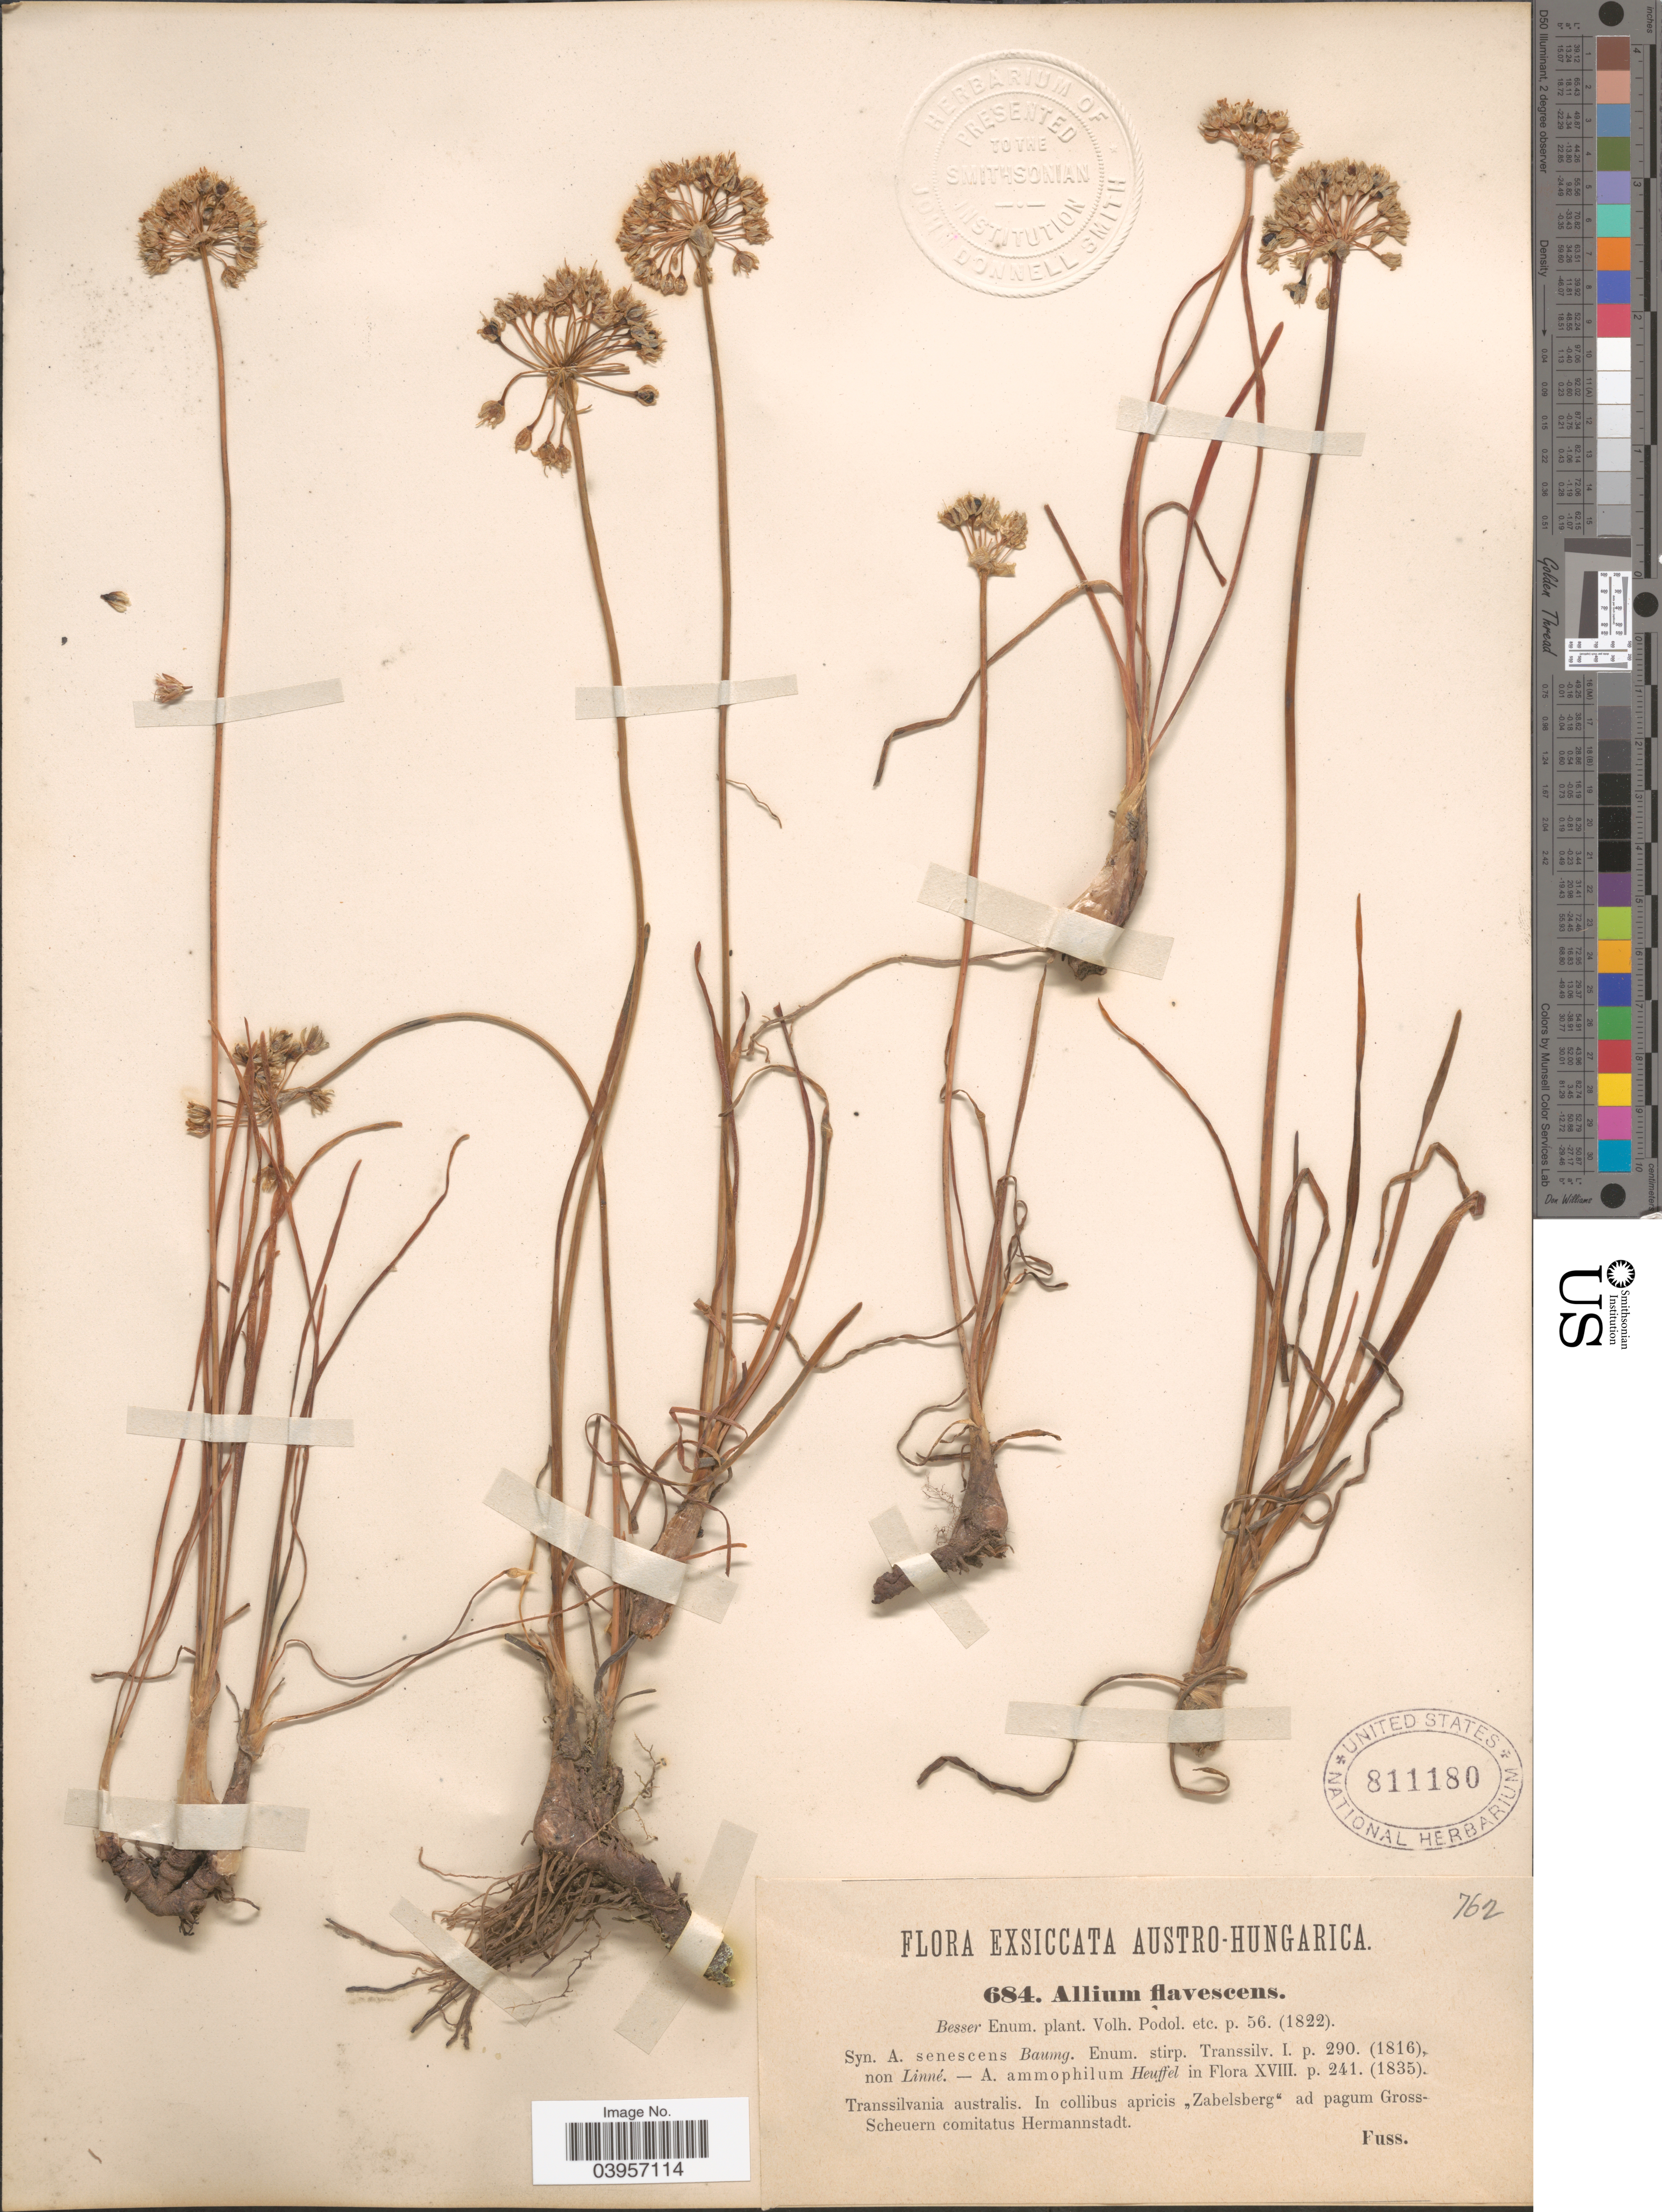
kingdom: Plantae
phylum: Tracheophyta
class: Liliopsida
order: Asparagales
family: Amaryllidaceae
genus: Allium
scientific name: Allium flavescens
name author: Besser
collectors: Fuss.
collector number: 684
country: Romania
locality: Austro-Hungarica. Transsilvania australis. In collibus apricis "Zabelberg" ad pagum Gross-Scheuern comitatus Hermannstadt.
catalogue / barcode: US 811180